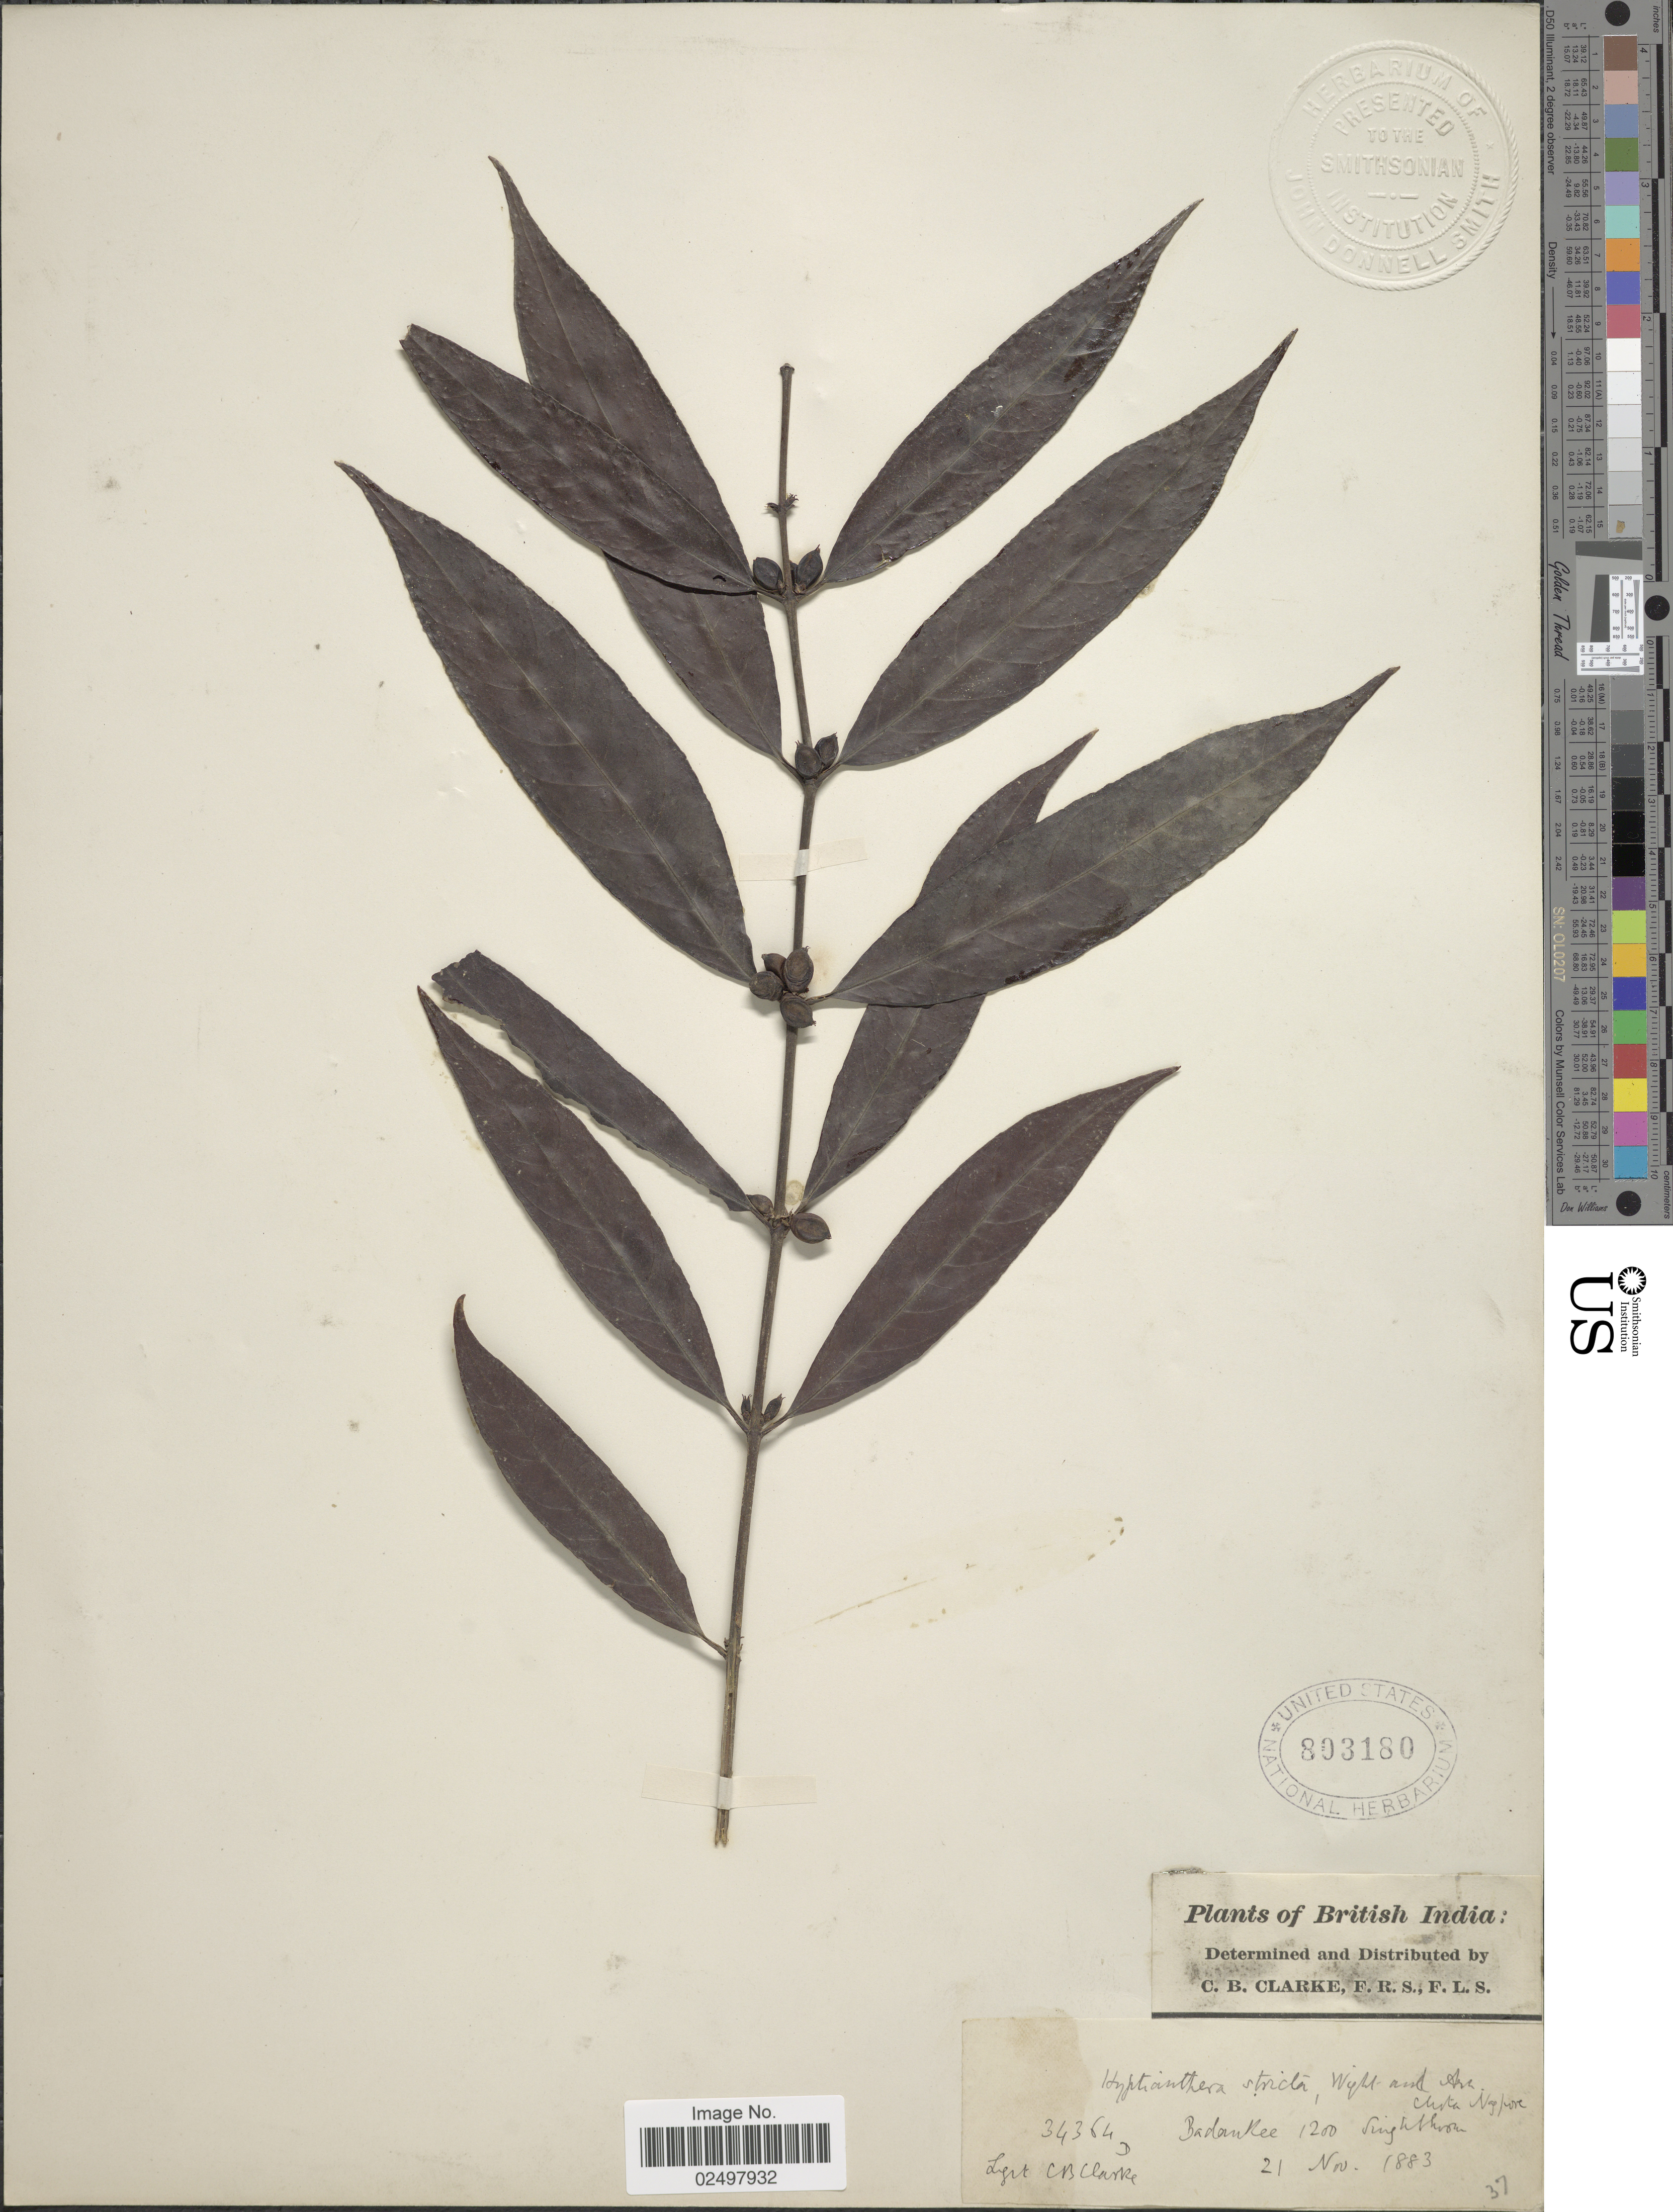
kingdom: Plantae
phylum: Tracheophyta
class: Magnoliopsida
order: Gentianales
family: Rubiaceae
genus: Hyptianthera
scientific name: Hyptianthera stricta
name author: (Roxb.) Wight & Arn.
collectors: C. B. Clarke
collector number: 34364D*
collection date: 1883-11-21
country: India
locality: British India, Badankee, Singhbhoom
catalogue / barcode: US 803180